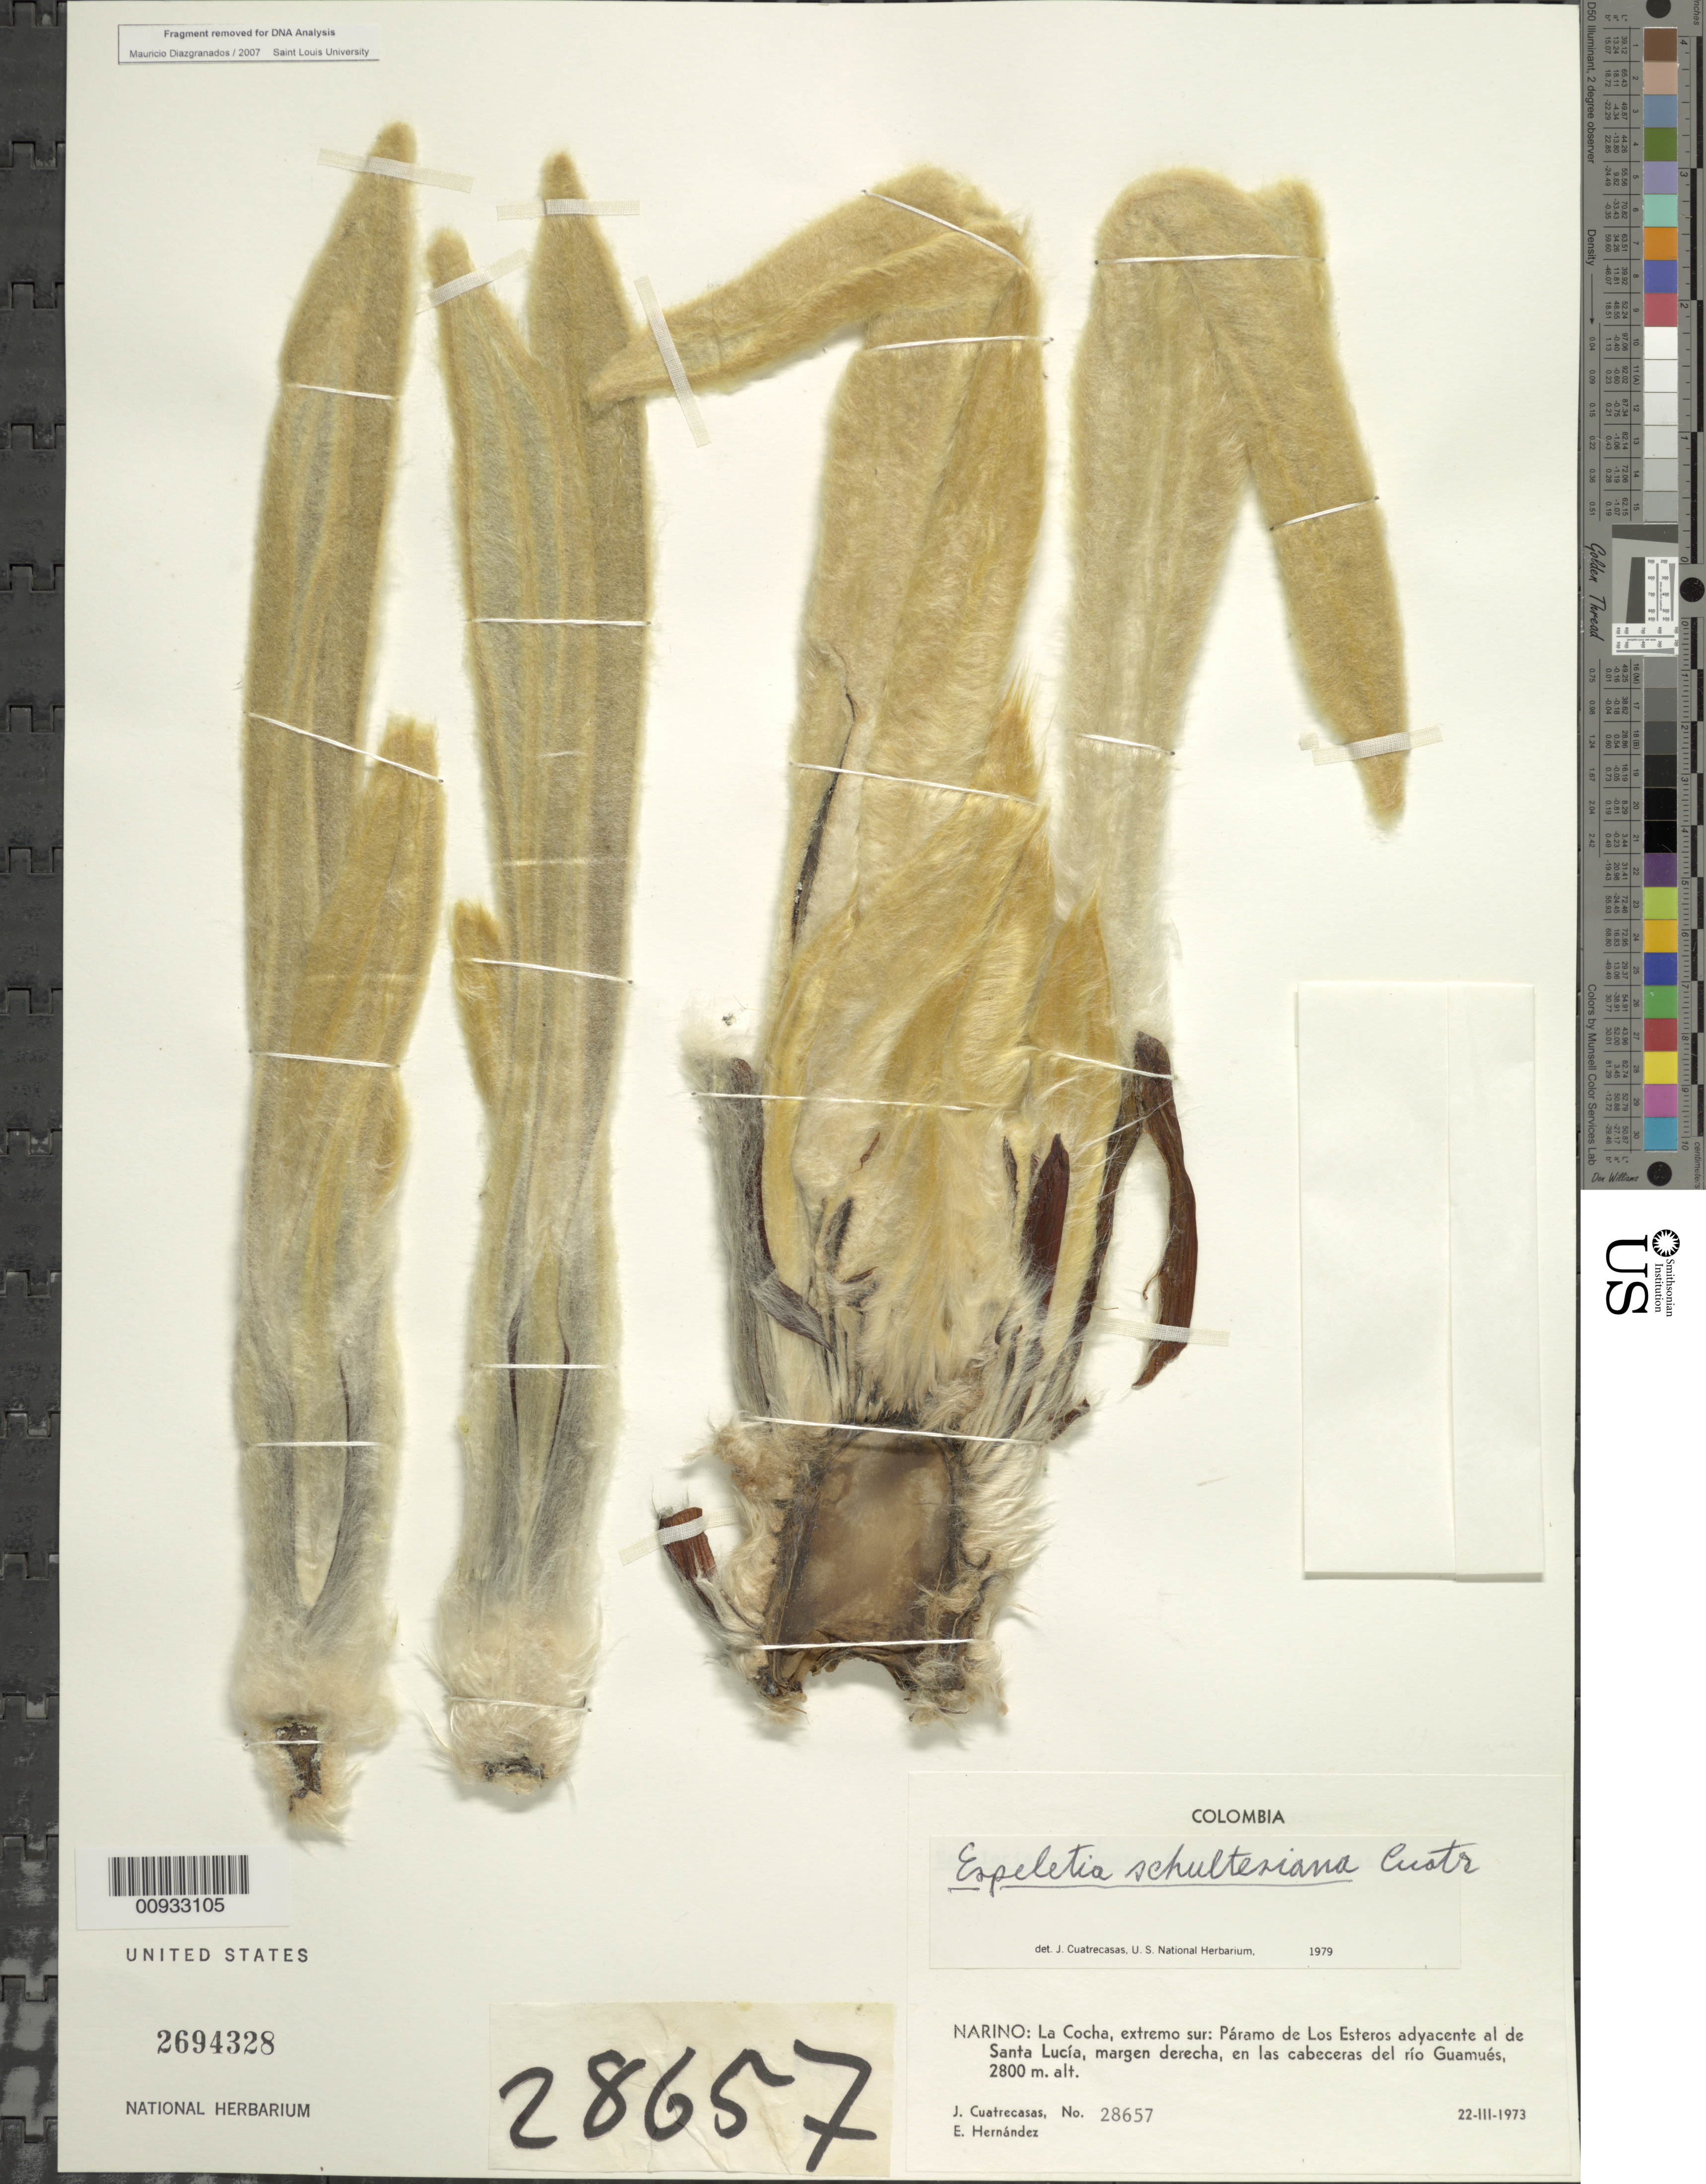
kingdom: Plantae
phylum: Tracheophyta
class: Magnoliopsida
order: Asterales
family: Asteraceae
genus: Espeletia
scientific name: Espeletia schultesiana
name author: Cuatrec.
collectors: J. Cuatrecasas & E. Hernández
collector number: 28657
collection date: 1973-03-22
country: Colombia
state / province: Nariño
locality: La Cocha, extremo sur, Paramo de Los Esteros adyacente al de Santa Lucia, margen derecha, en las cabeceras del rio Guamues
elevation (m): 2800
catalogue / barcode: US 2694328